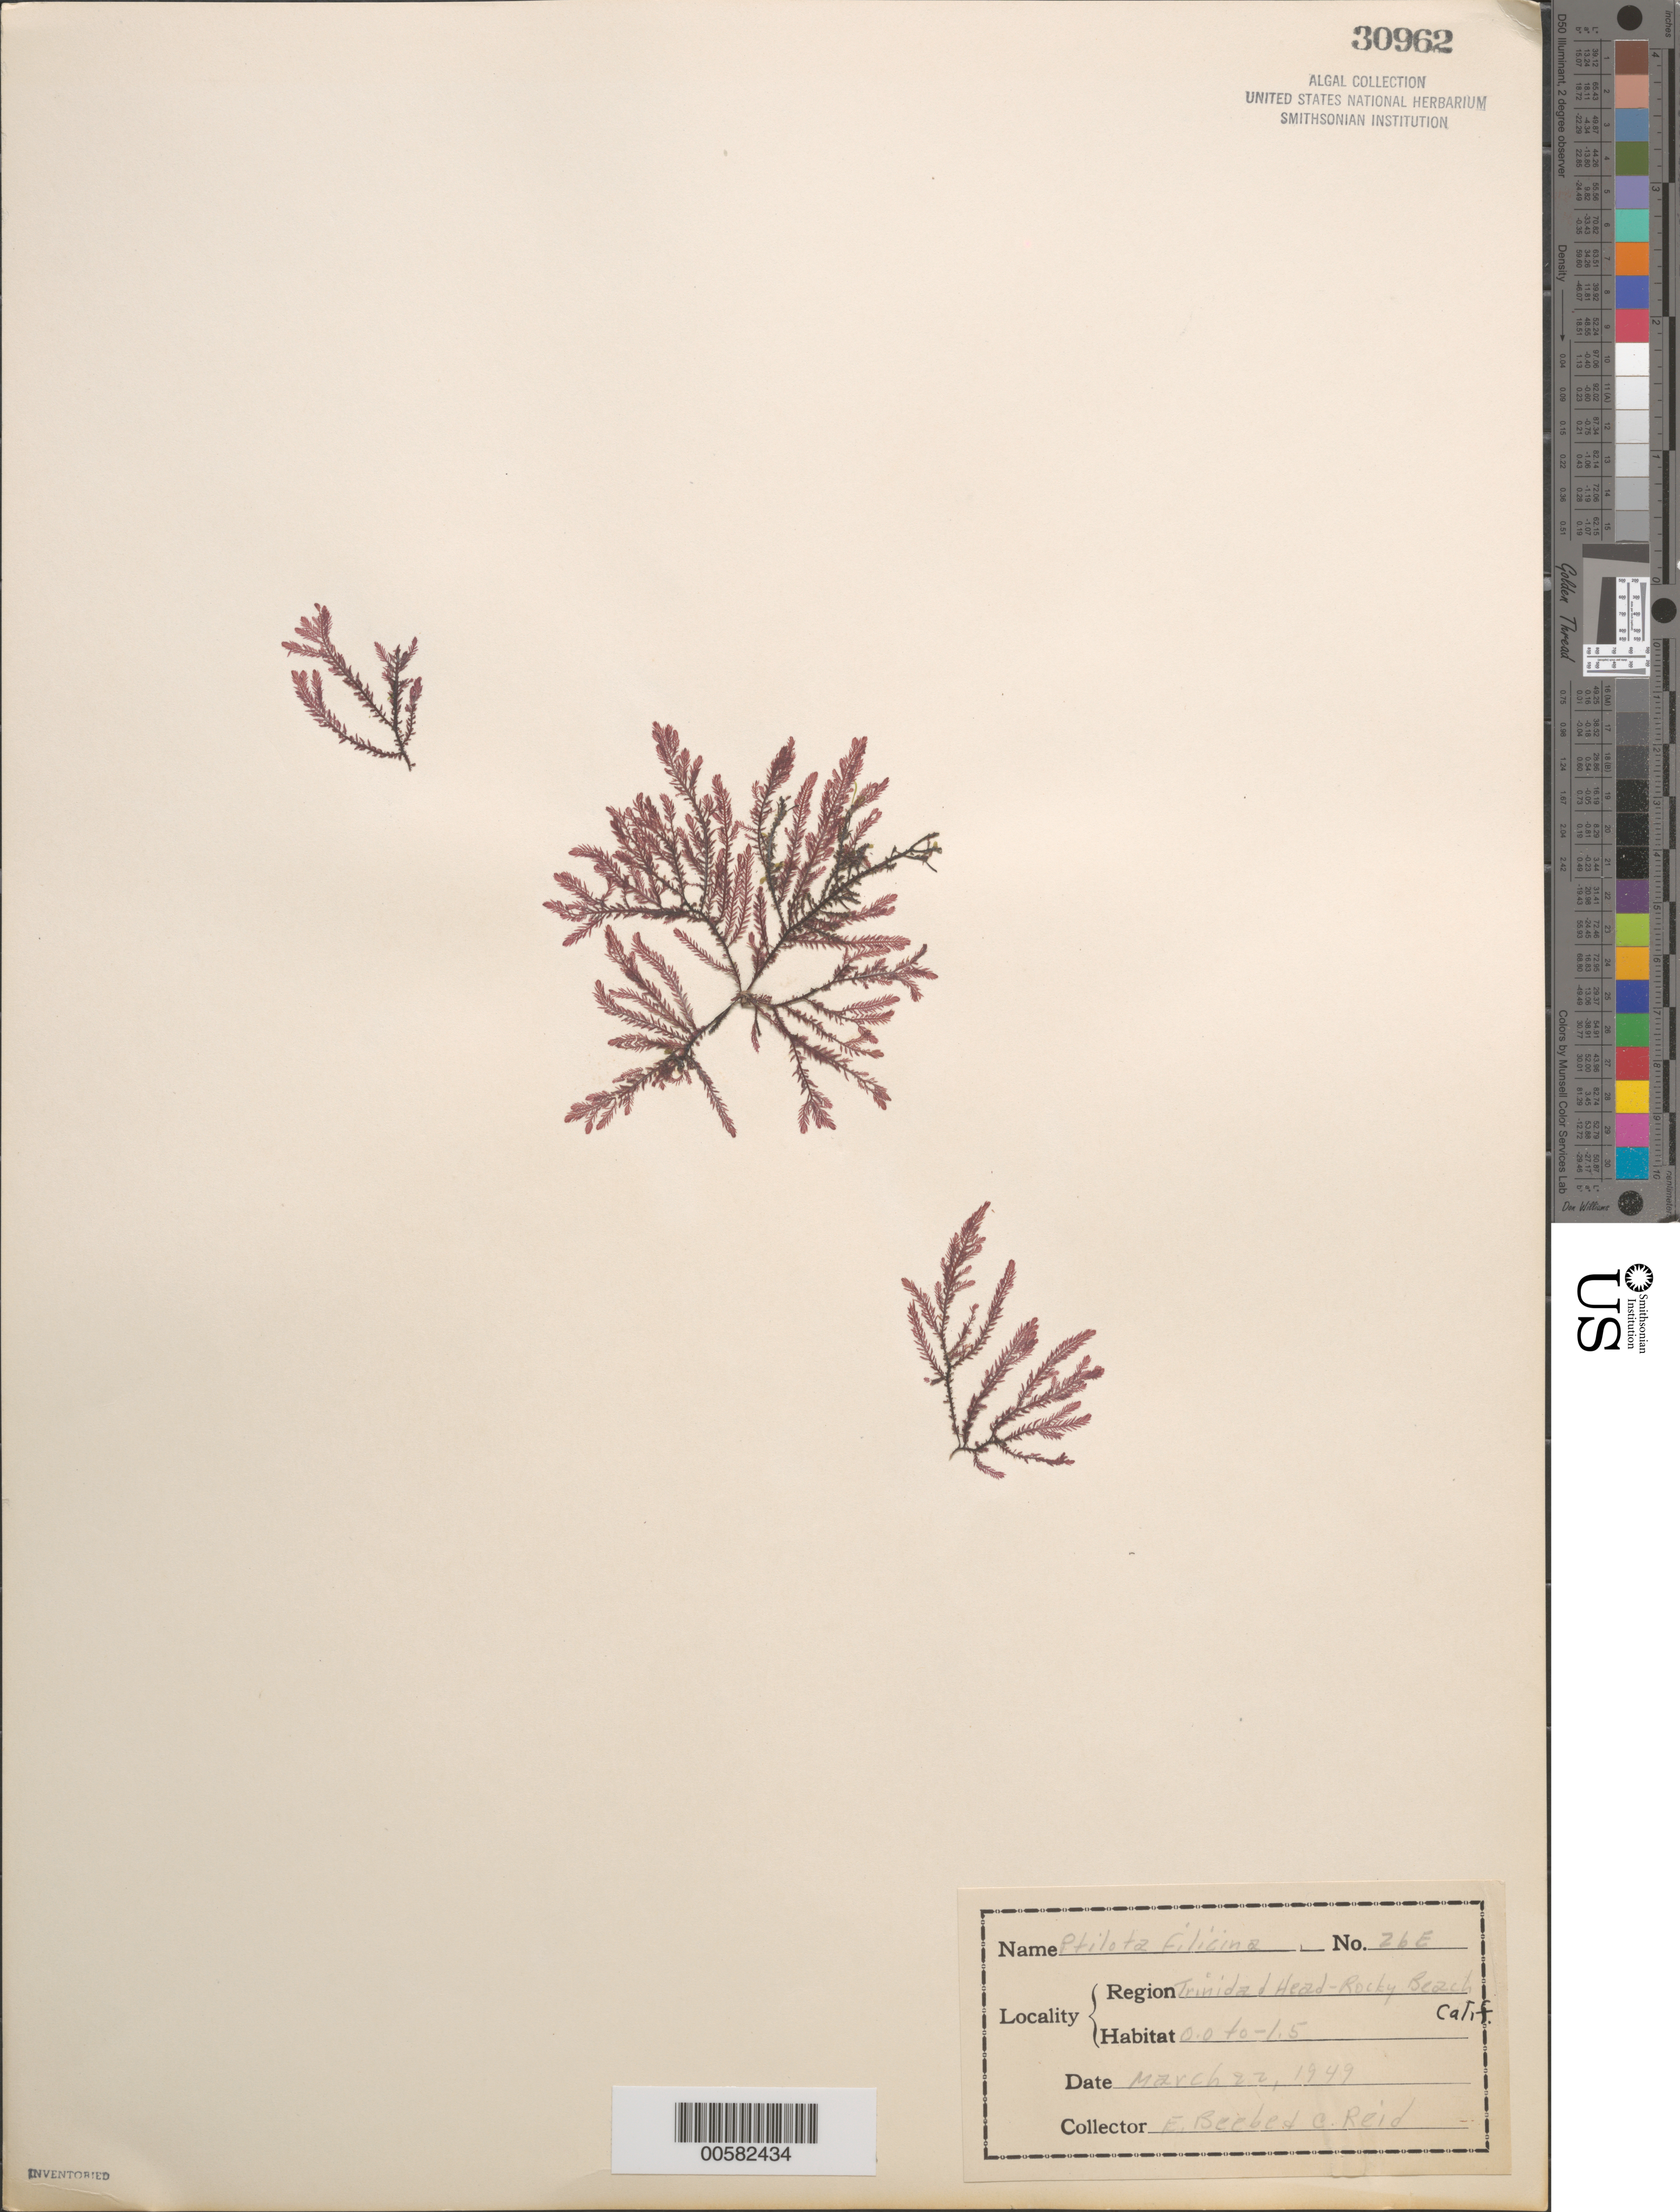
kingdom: Plantae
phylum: Rhodophyta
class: Florideophyceae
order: Ceramiales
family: Wrangeliaceae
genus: Ptilota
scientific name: Ptilota filicina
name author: J. Agardh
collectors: E. Beebe & C. Reid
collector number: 26e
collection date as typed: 22 Mar 1949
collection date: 1949-03-22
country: United States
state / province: California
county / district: Humboldt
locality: Rocky Beach, Trinidad Head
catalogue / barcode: US 30962